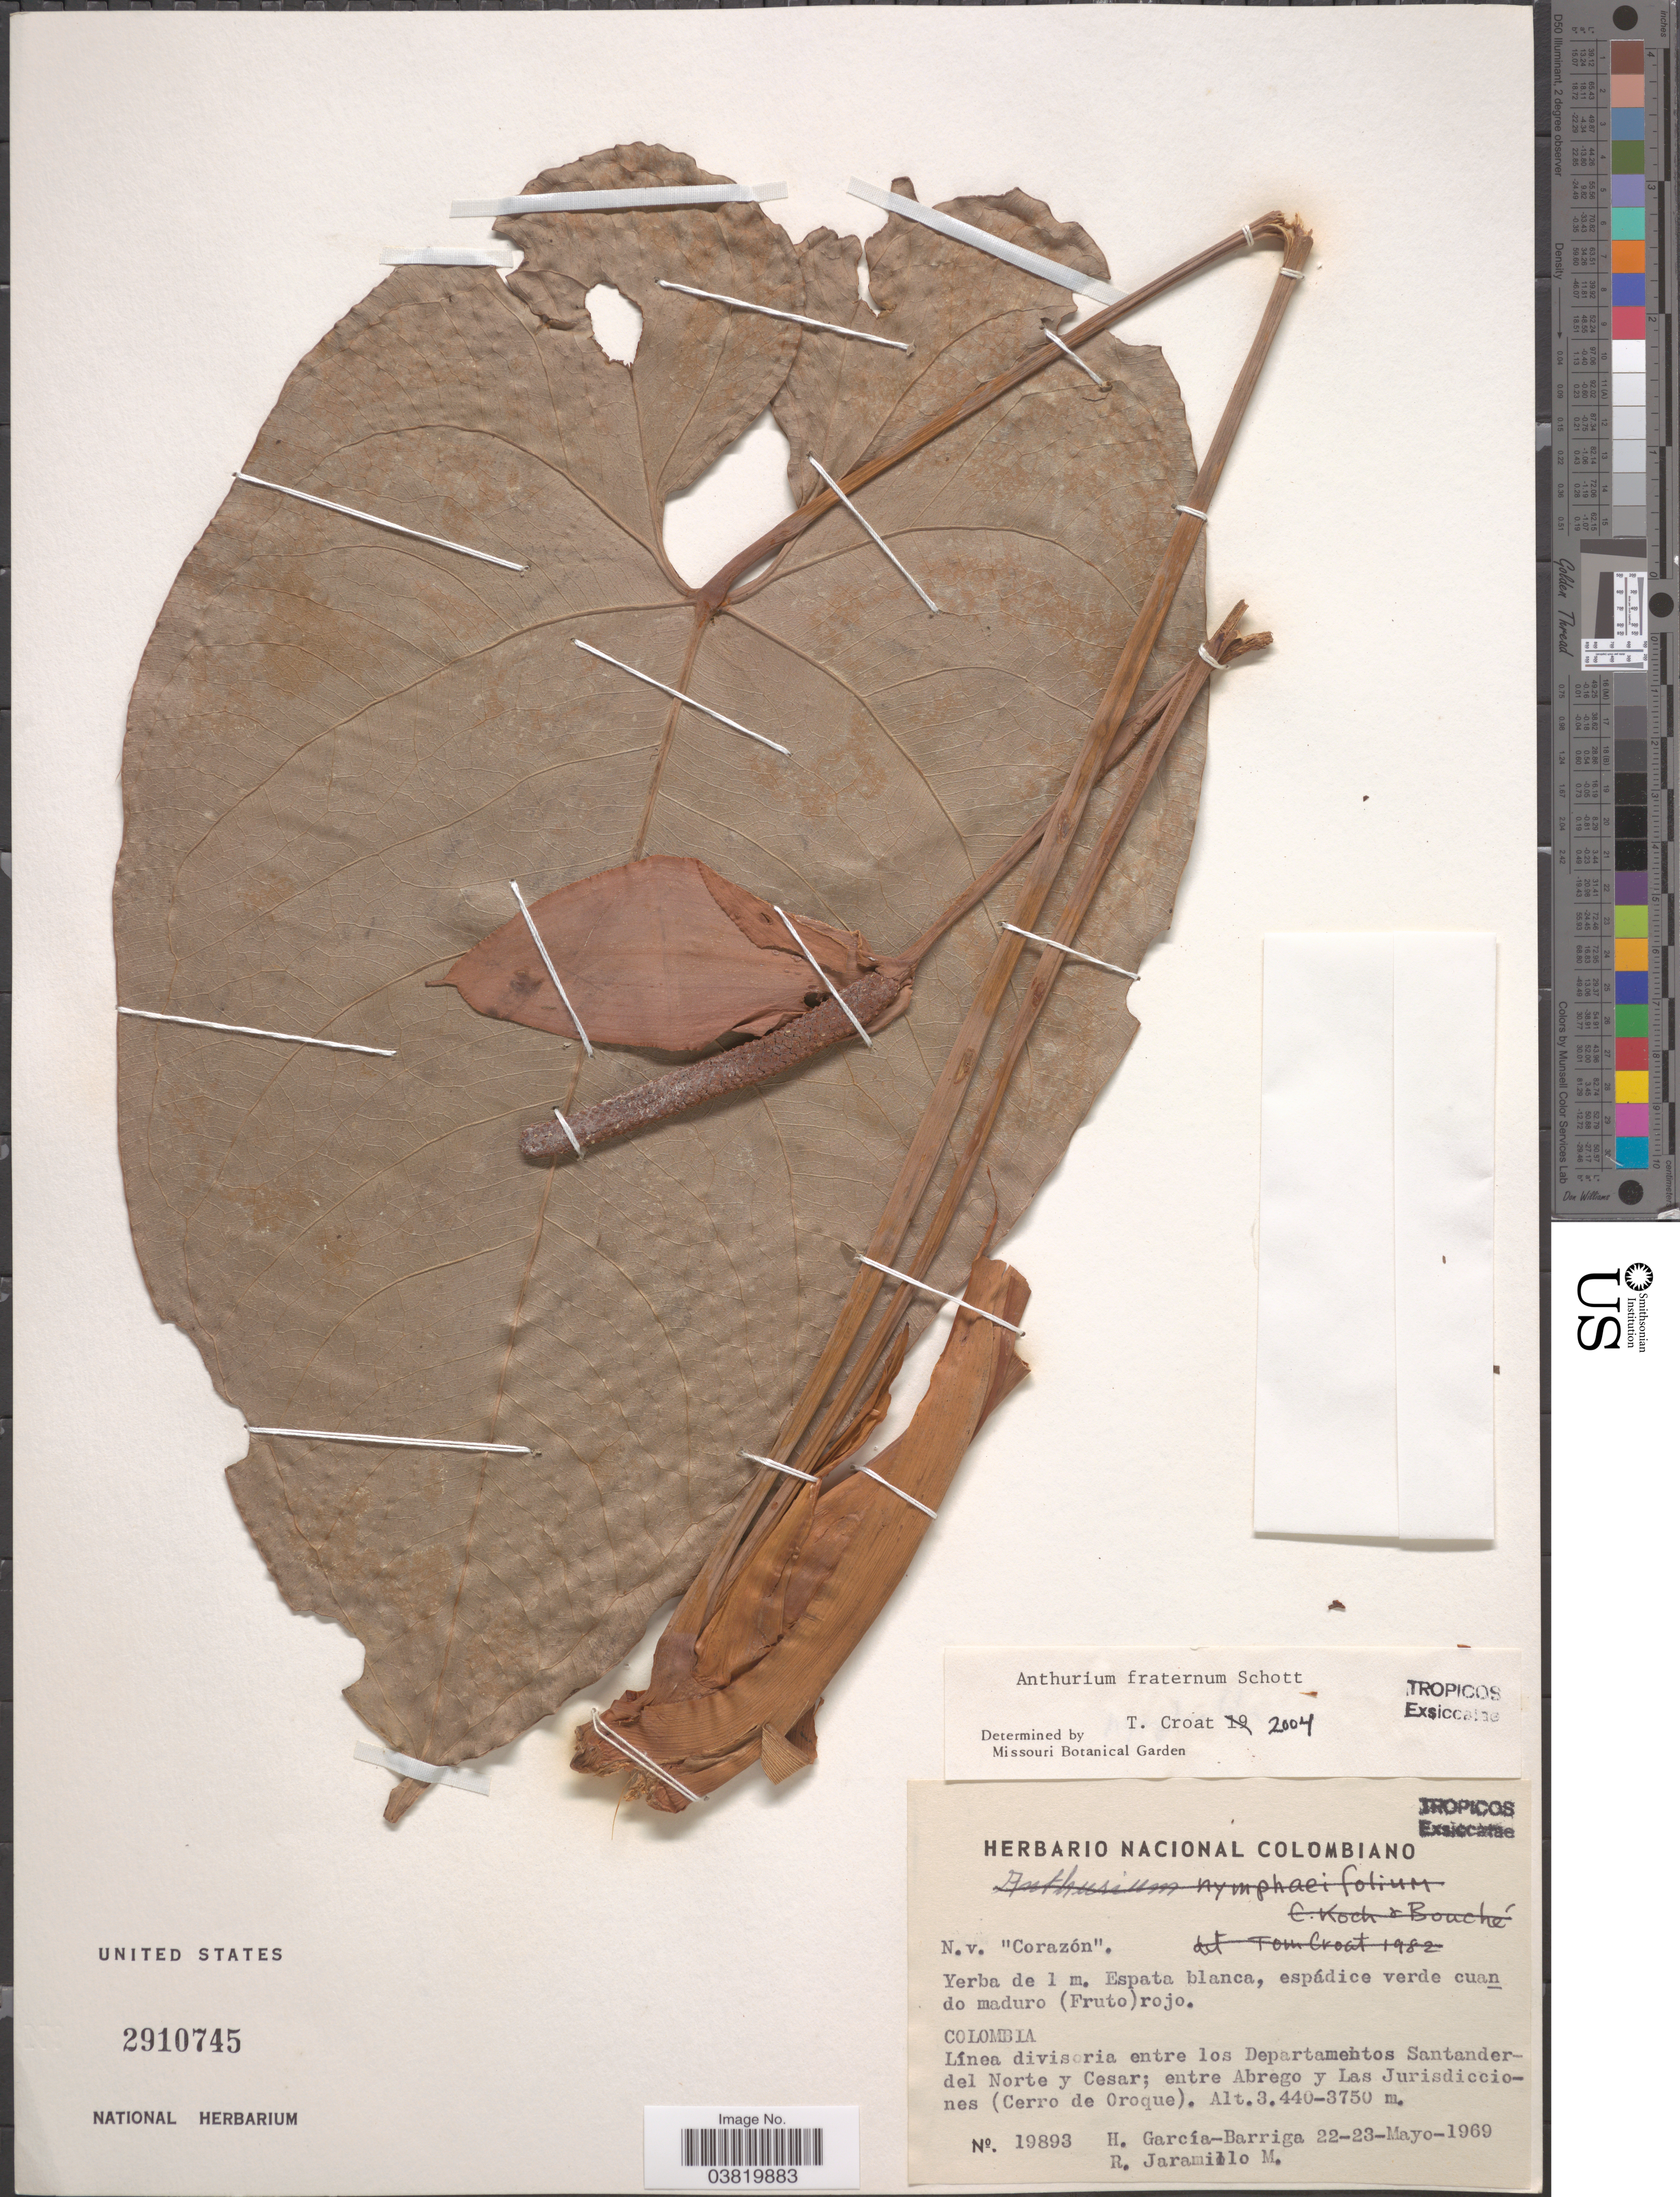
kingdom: Plantae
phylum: Tracheophyta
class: Liliopsida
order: Alismatales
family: Araceae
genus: Anthurium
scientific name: Anthurium fraternum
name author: Schott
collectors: H. García Barriga & R. Jaramillo M.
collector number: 19893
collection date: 1969-05-22/1969-05-23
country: Colombia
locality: Línea divisoria entre los Departamentos Santander del Norte y Cesar; entre Abrego y Las Jurisdicciones (Cerro de Oroque).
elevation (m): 3440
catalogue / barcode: US 2910745